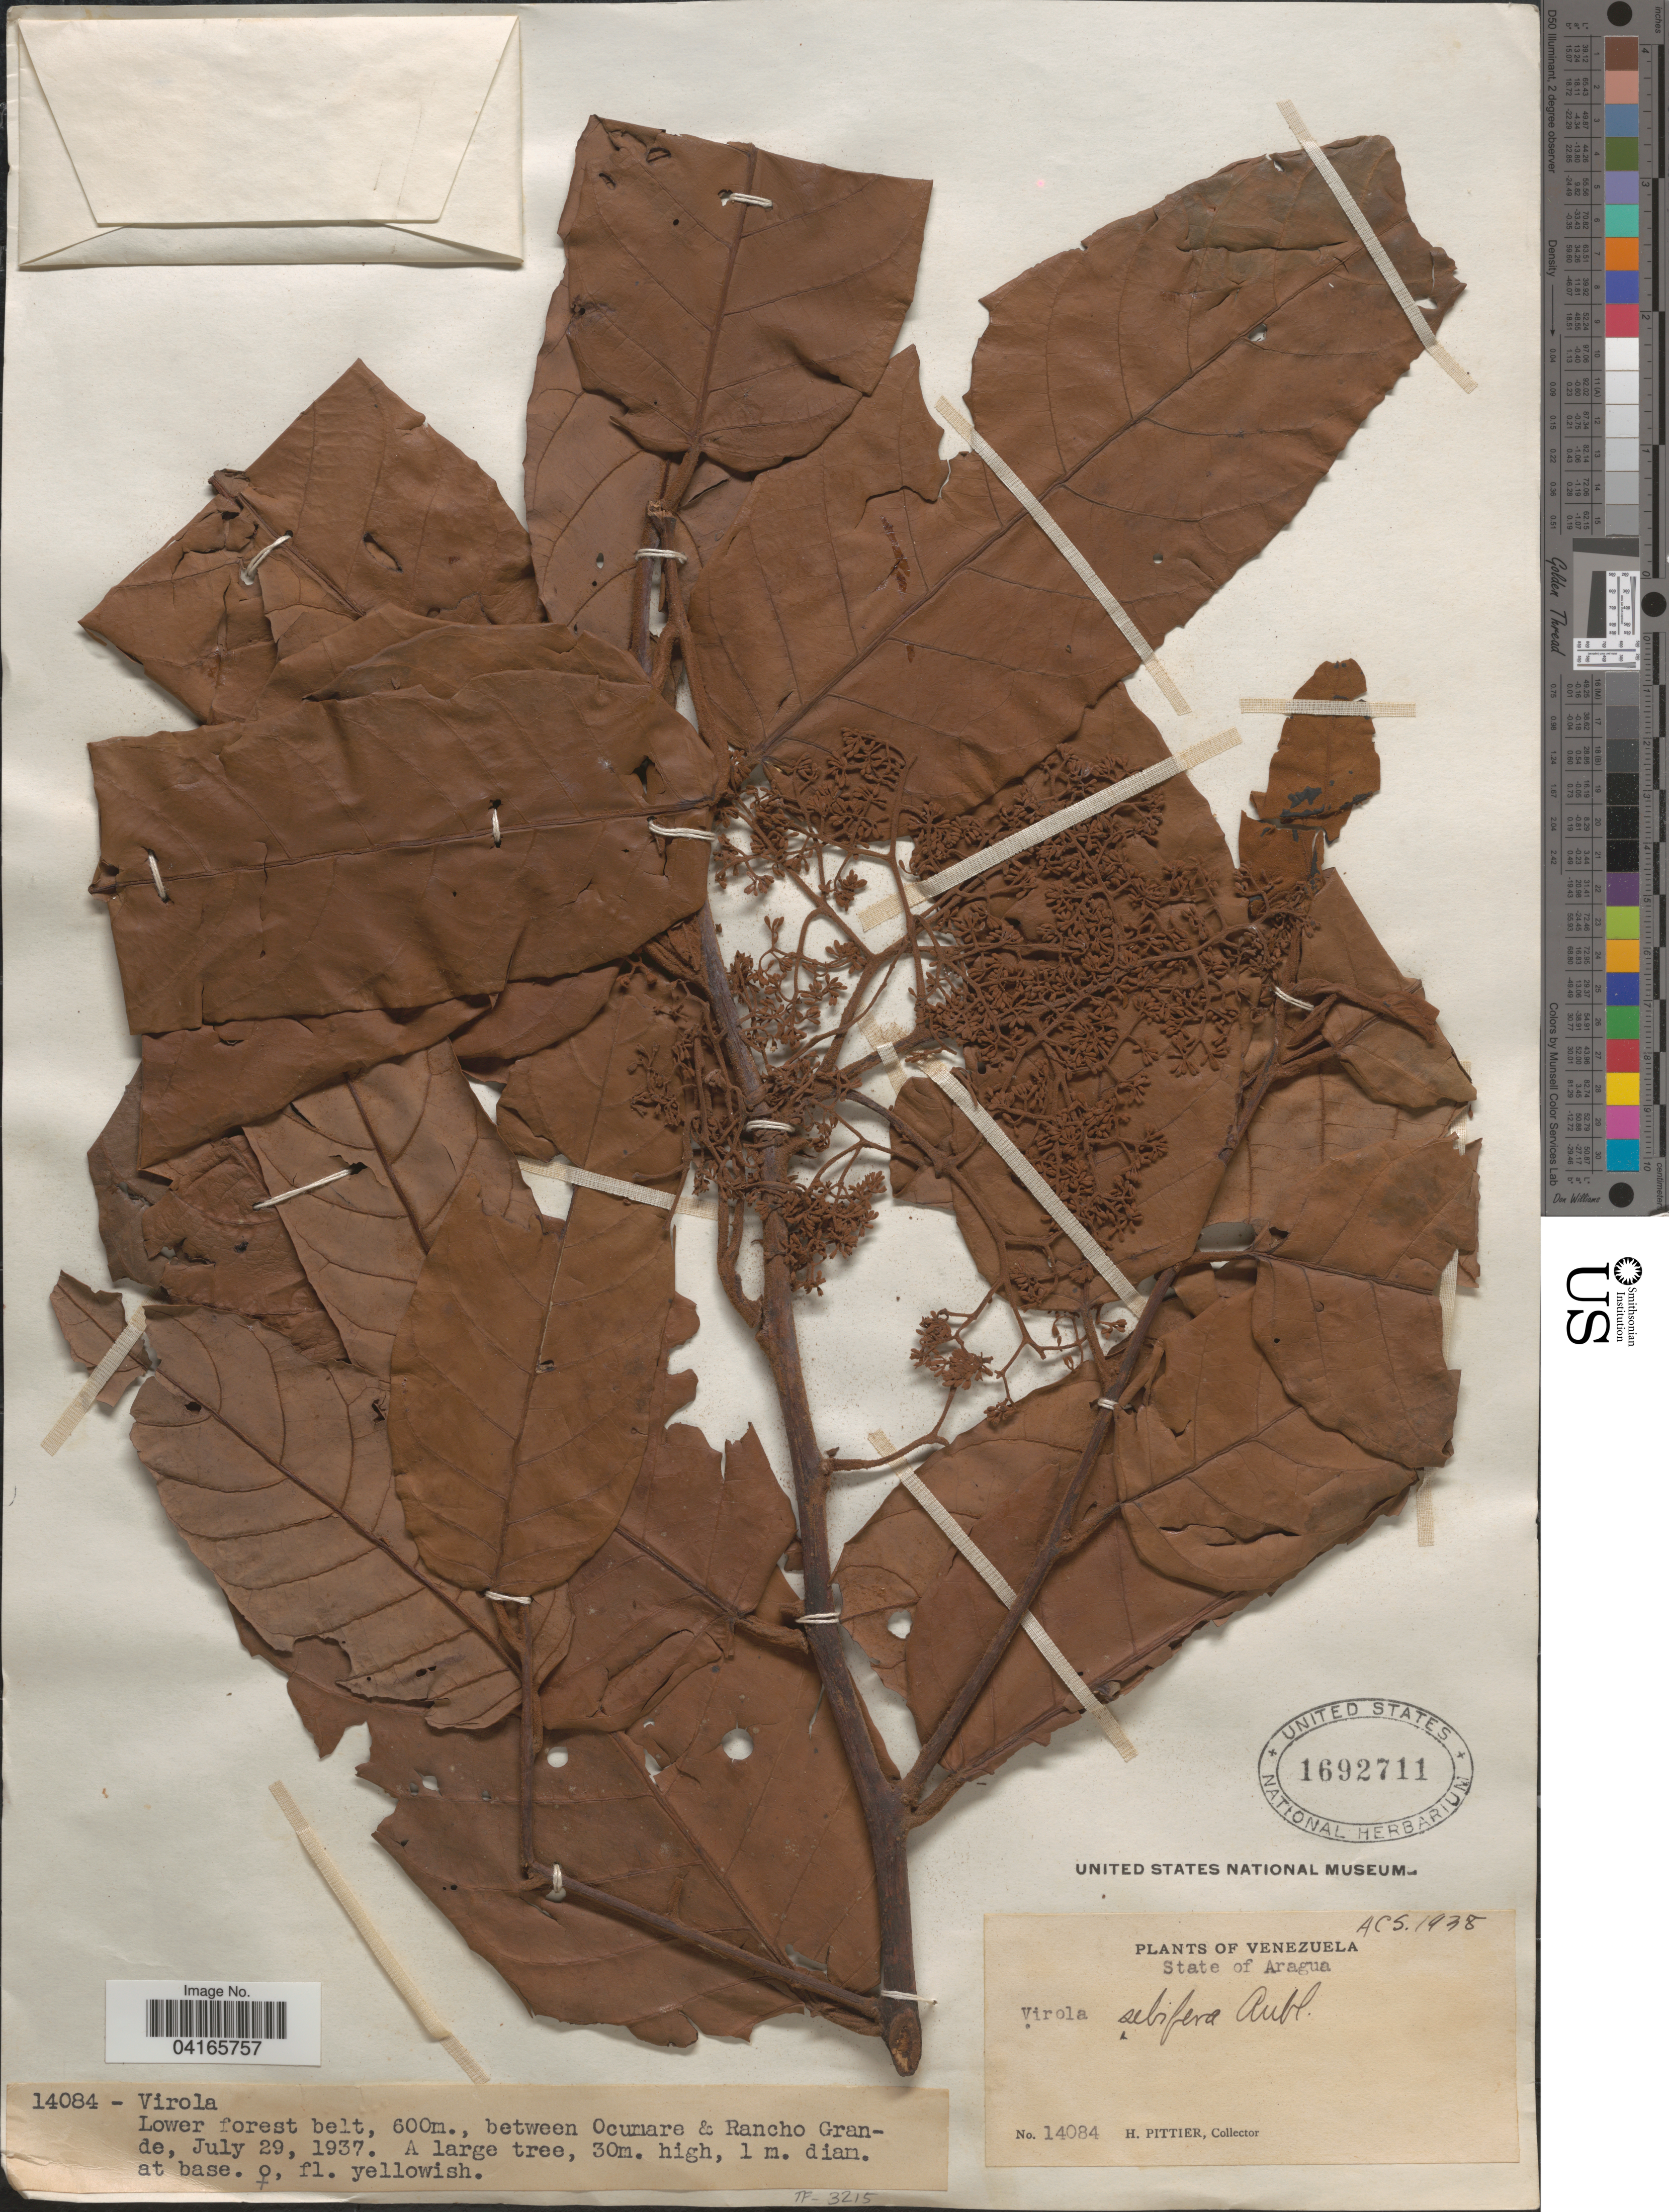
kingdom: Plantae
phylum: Tracheophyta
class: Magnoliopsida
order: Magnoliales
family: Myristicaceae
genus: Virola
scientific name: Virola sebifera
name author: Aubl.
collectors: H. F. Pittier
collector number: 14084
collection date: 1937-07-29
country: Venezuela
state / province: Aragua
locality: Lower forest belt, between Ocumare & Rancho Grande.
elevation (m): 600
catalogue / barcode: US 1692711